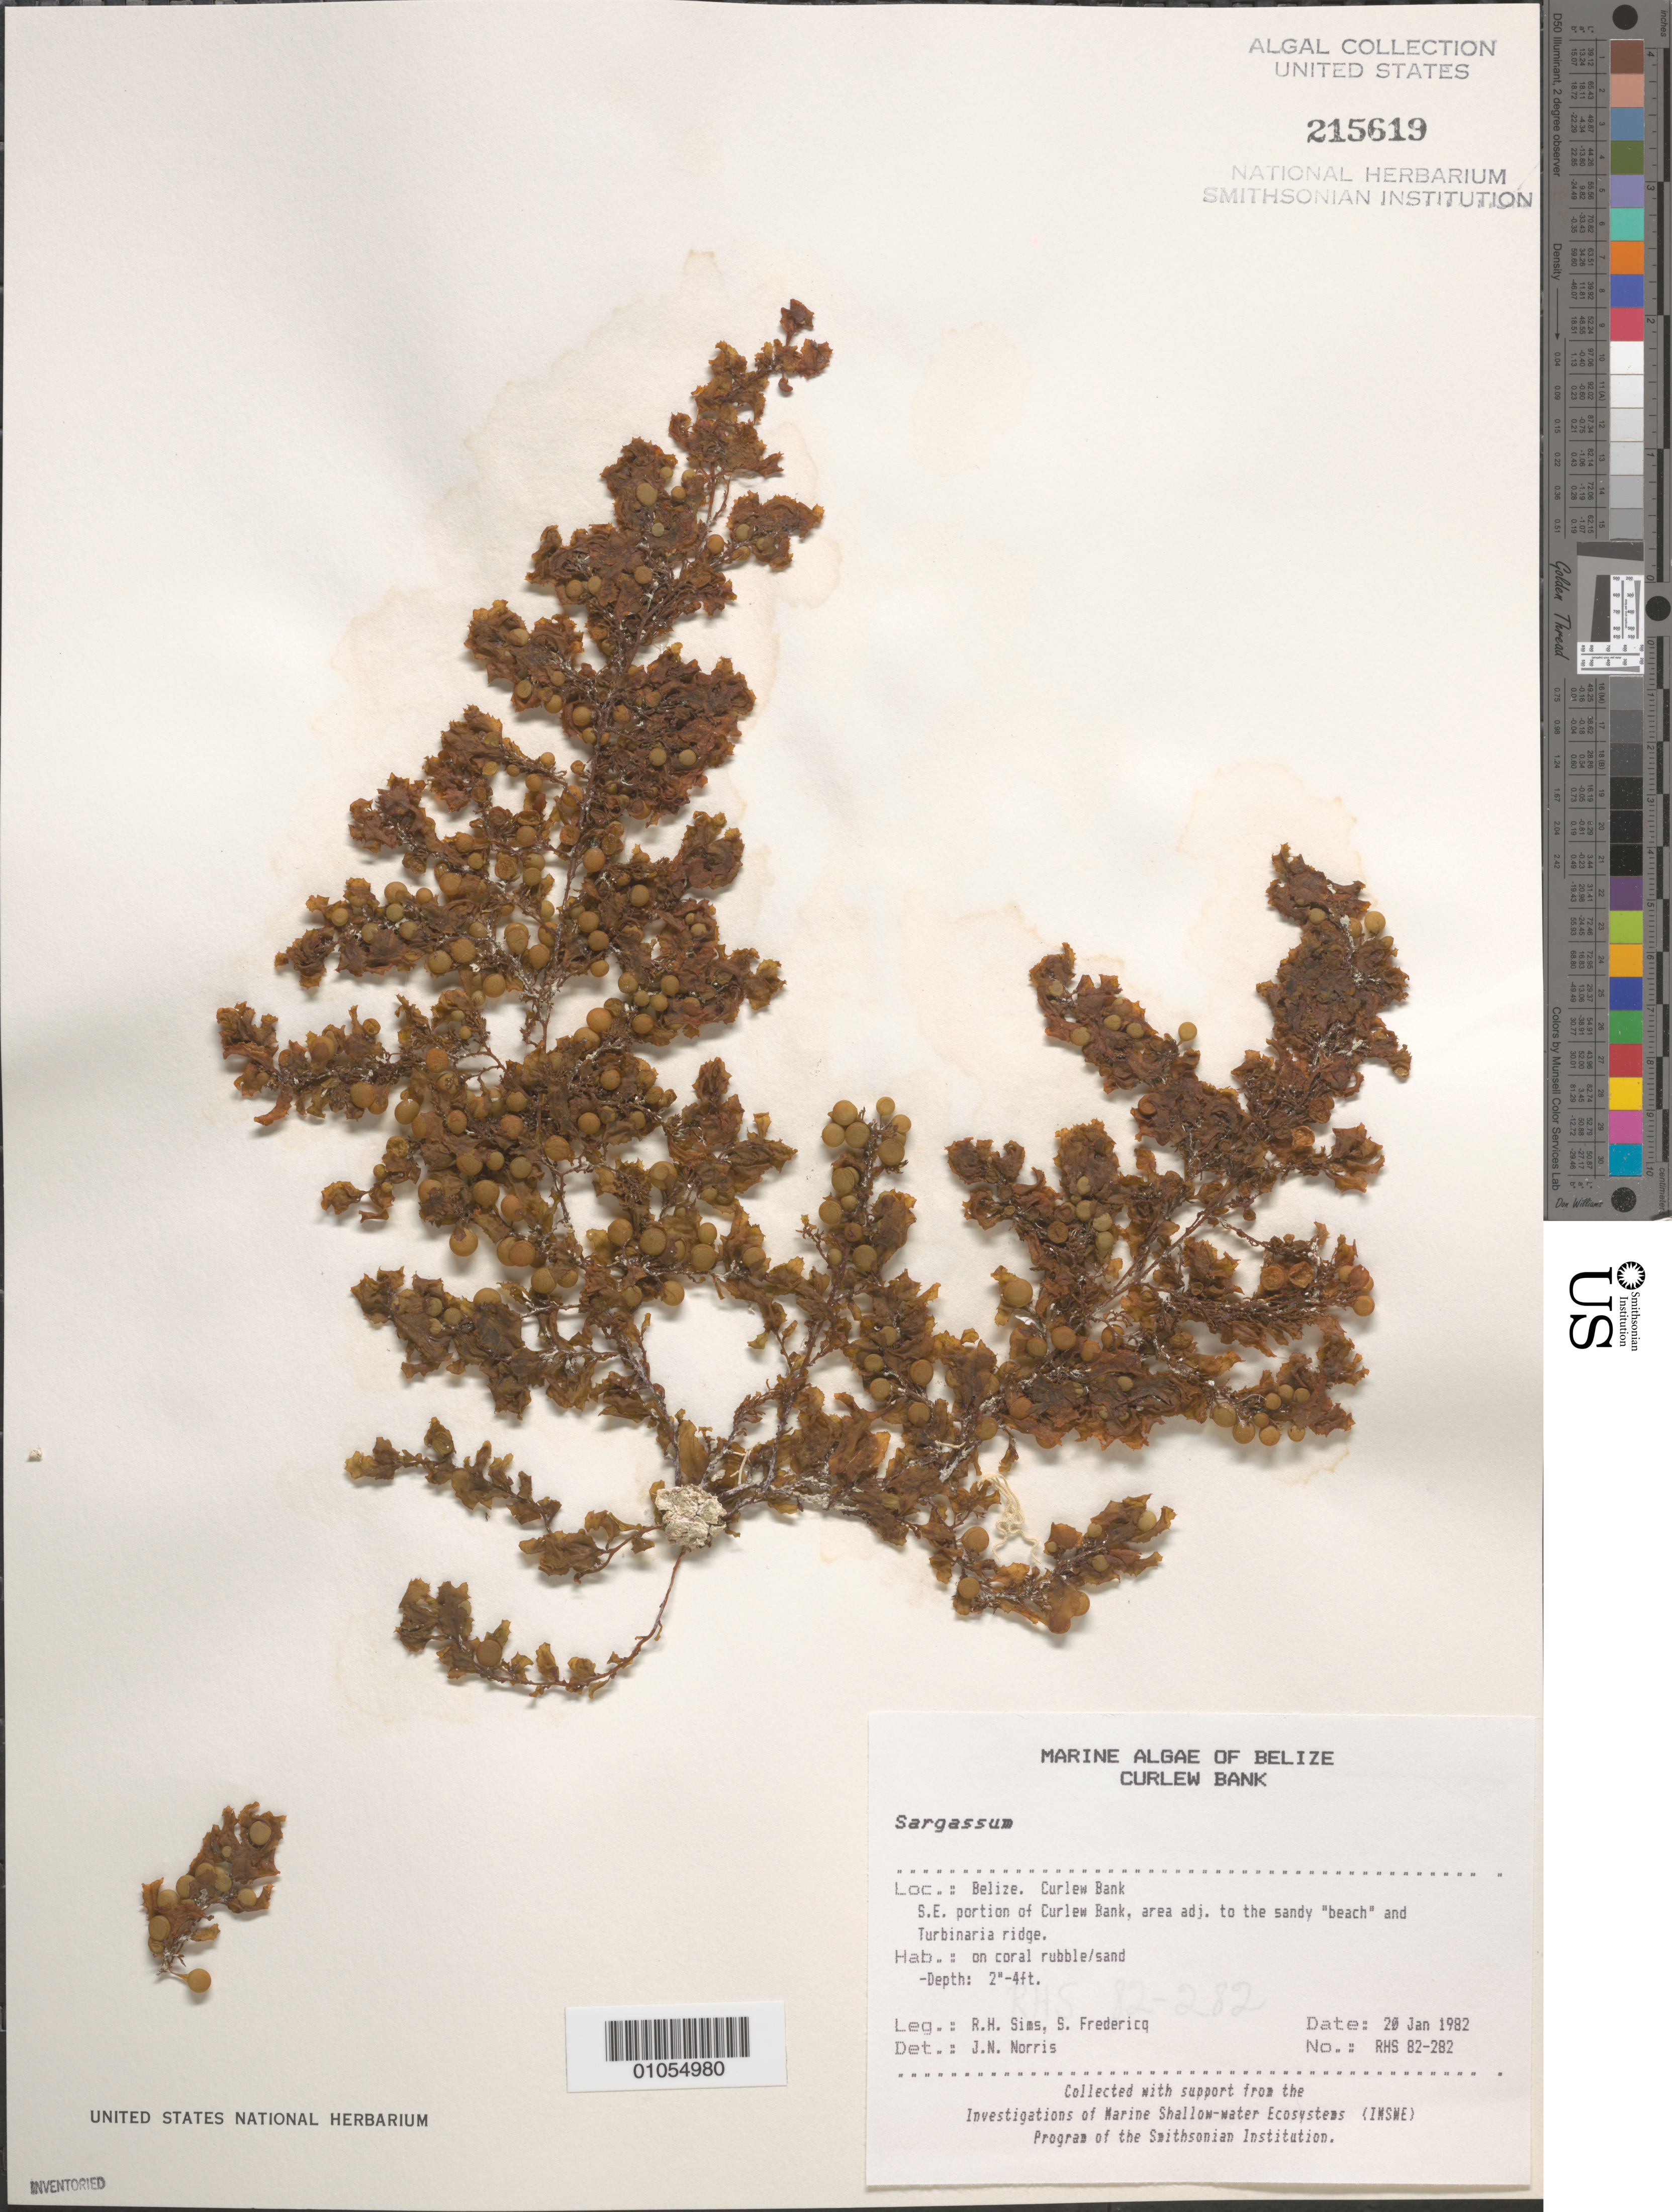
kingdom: Chromista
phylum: Ochrophyta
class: Phaeophyceae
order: Fucales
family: Sargassaceae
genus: Sargassum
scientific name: Sargassum sp.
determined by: Norris, James N.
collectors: R. H. Sims & S. Fredericq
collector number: RHS 82-282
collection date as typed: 20 Jan 1982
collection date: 1982-01-20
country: Belize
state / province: Stann Creek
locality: Curlew Bank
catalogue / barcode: US 215619